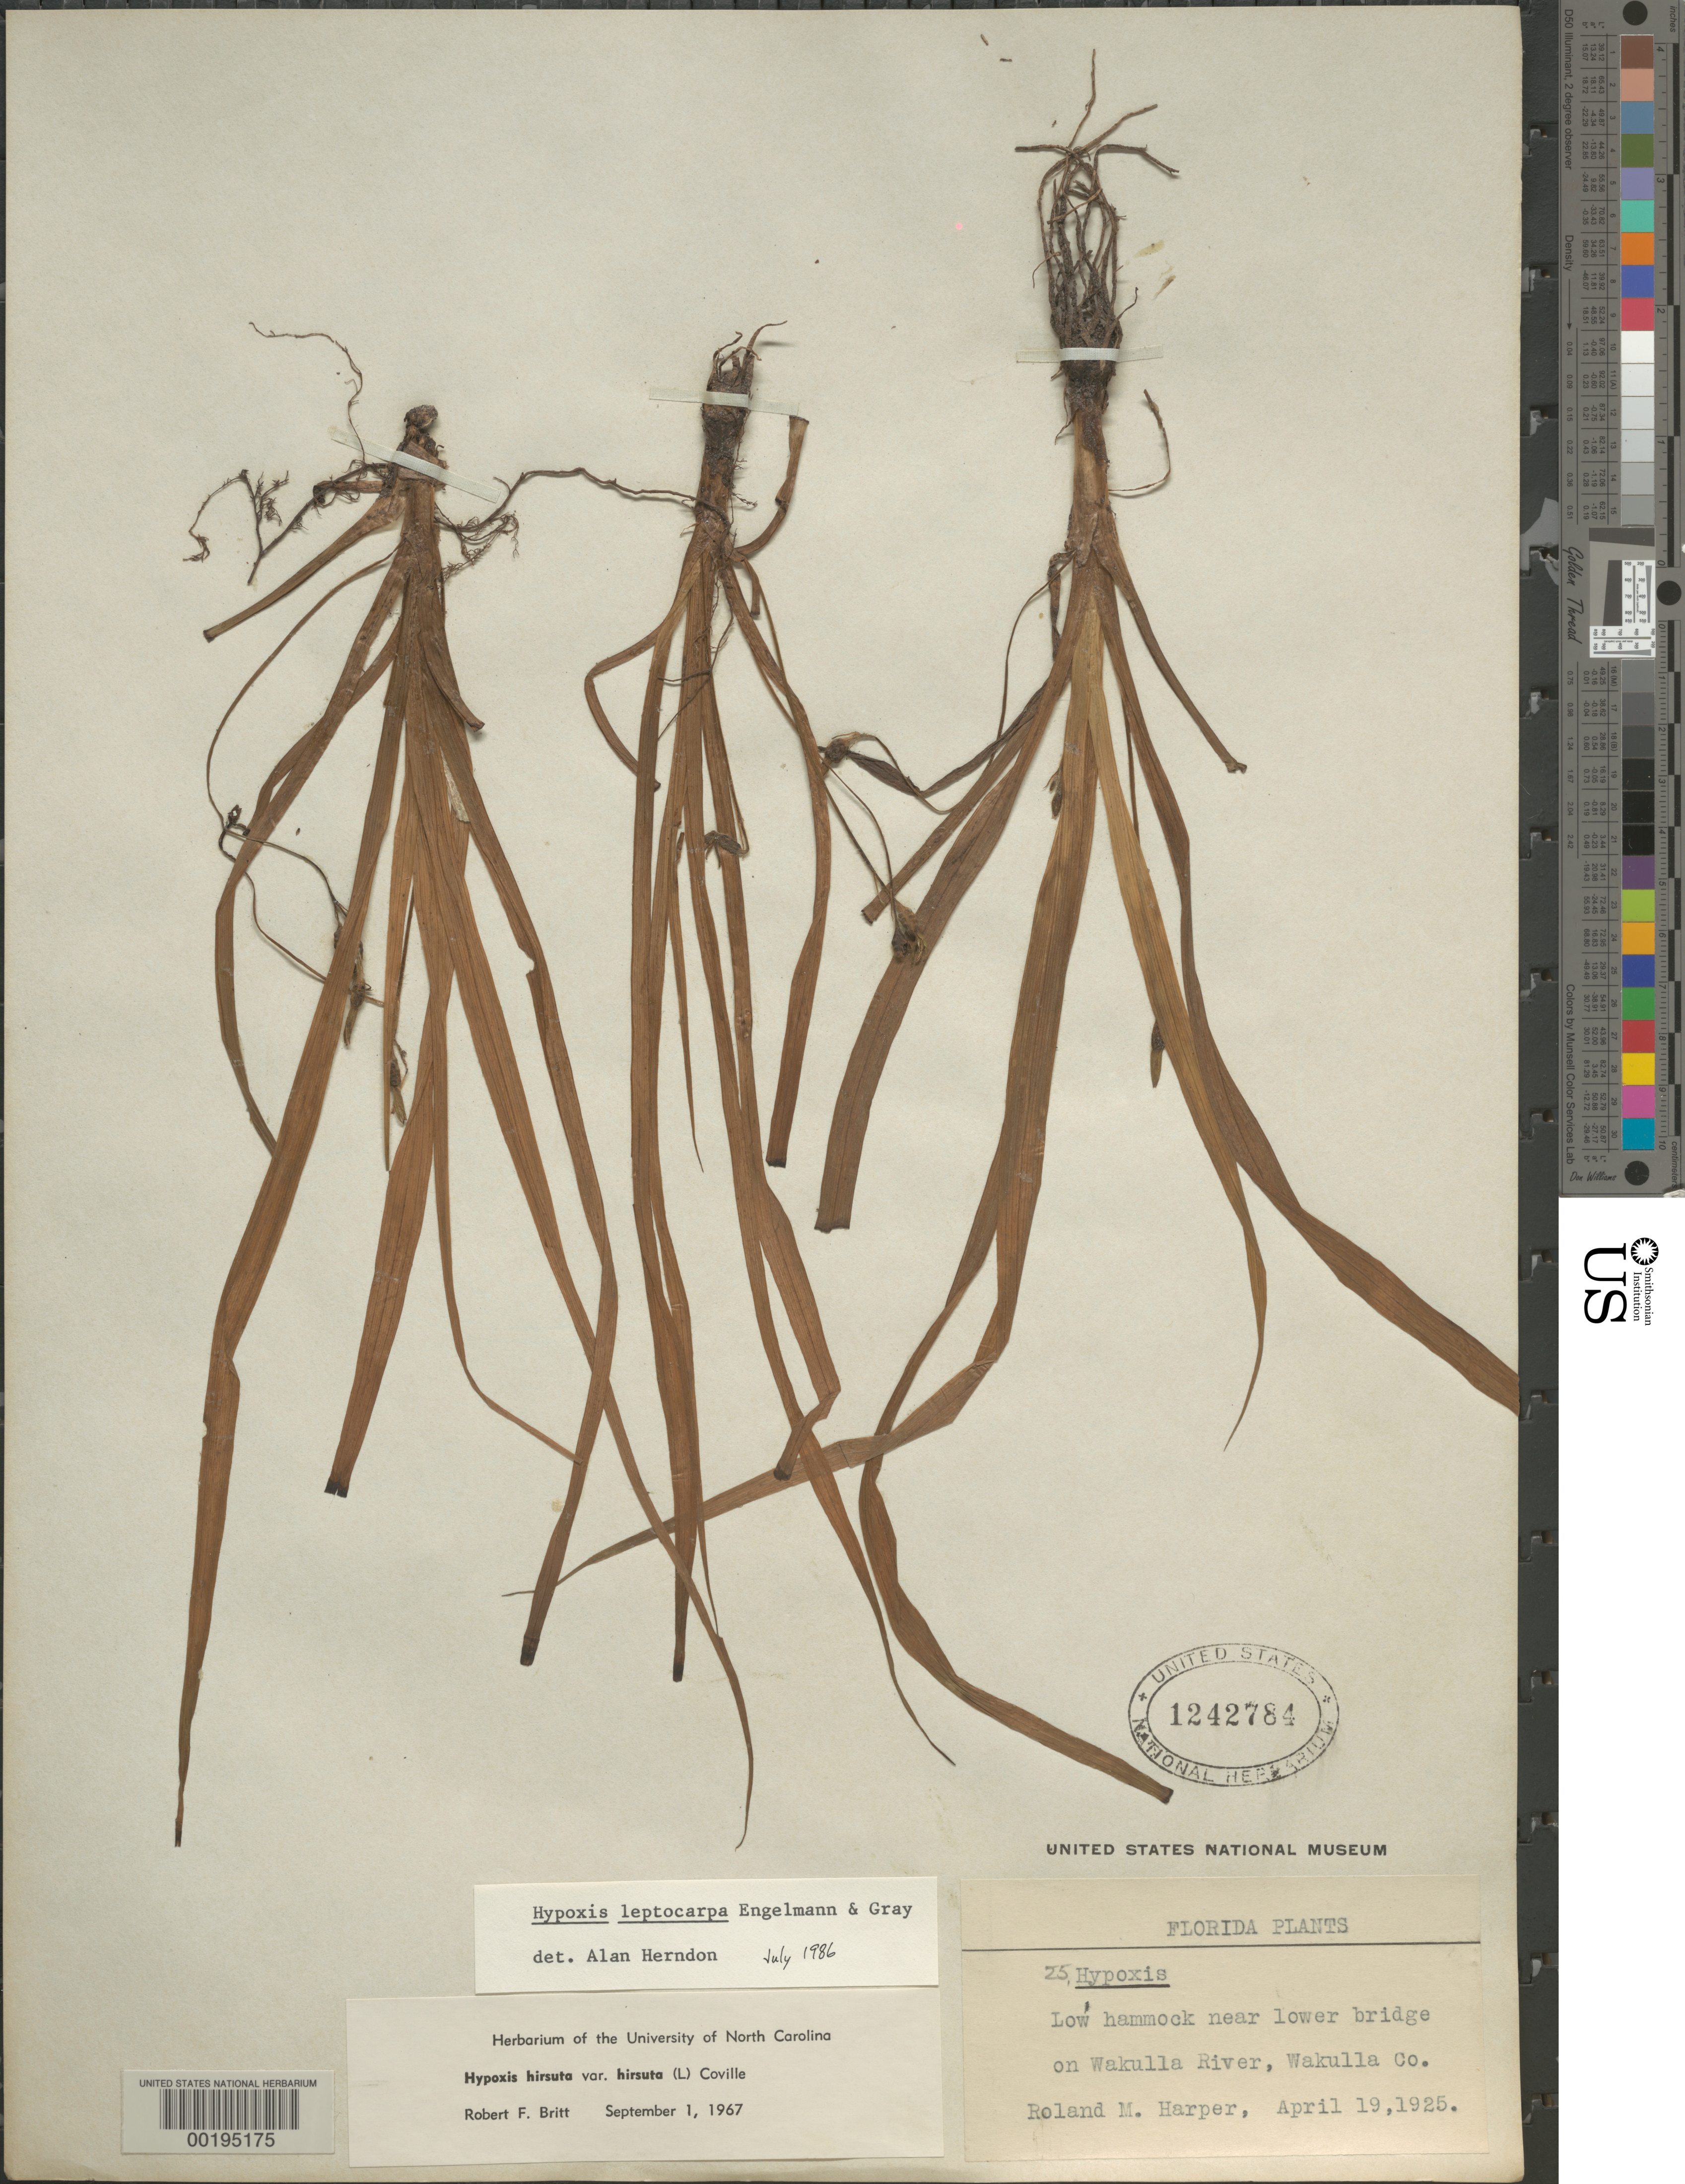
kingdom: Plantae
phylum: Tracheophyta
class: Liliopsida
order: Asparagales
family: Hypoxidaceae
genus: Hypoxis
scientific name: Hypoxis leptocarpa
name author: (Engelm. & A. Gray) Small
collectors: R. M. Harper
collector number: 25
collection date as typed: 29 Apr 1925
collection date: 1925-04-29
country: United States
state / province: Florida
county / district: Wakulla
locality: Near lower bridge on wakulla river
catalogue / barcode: US 1242784